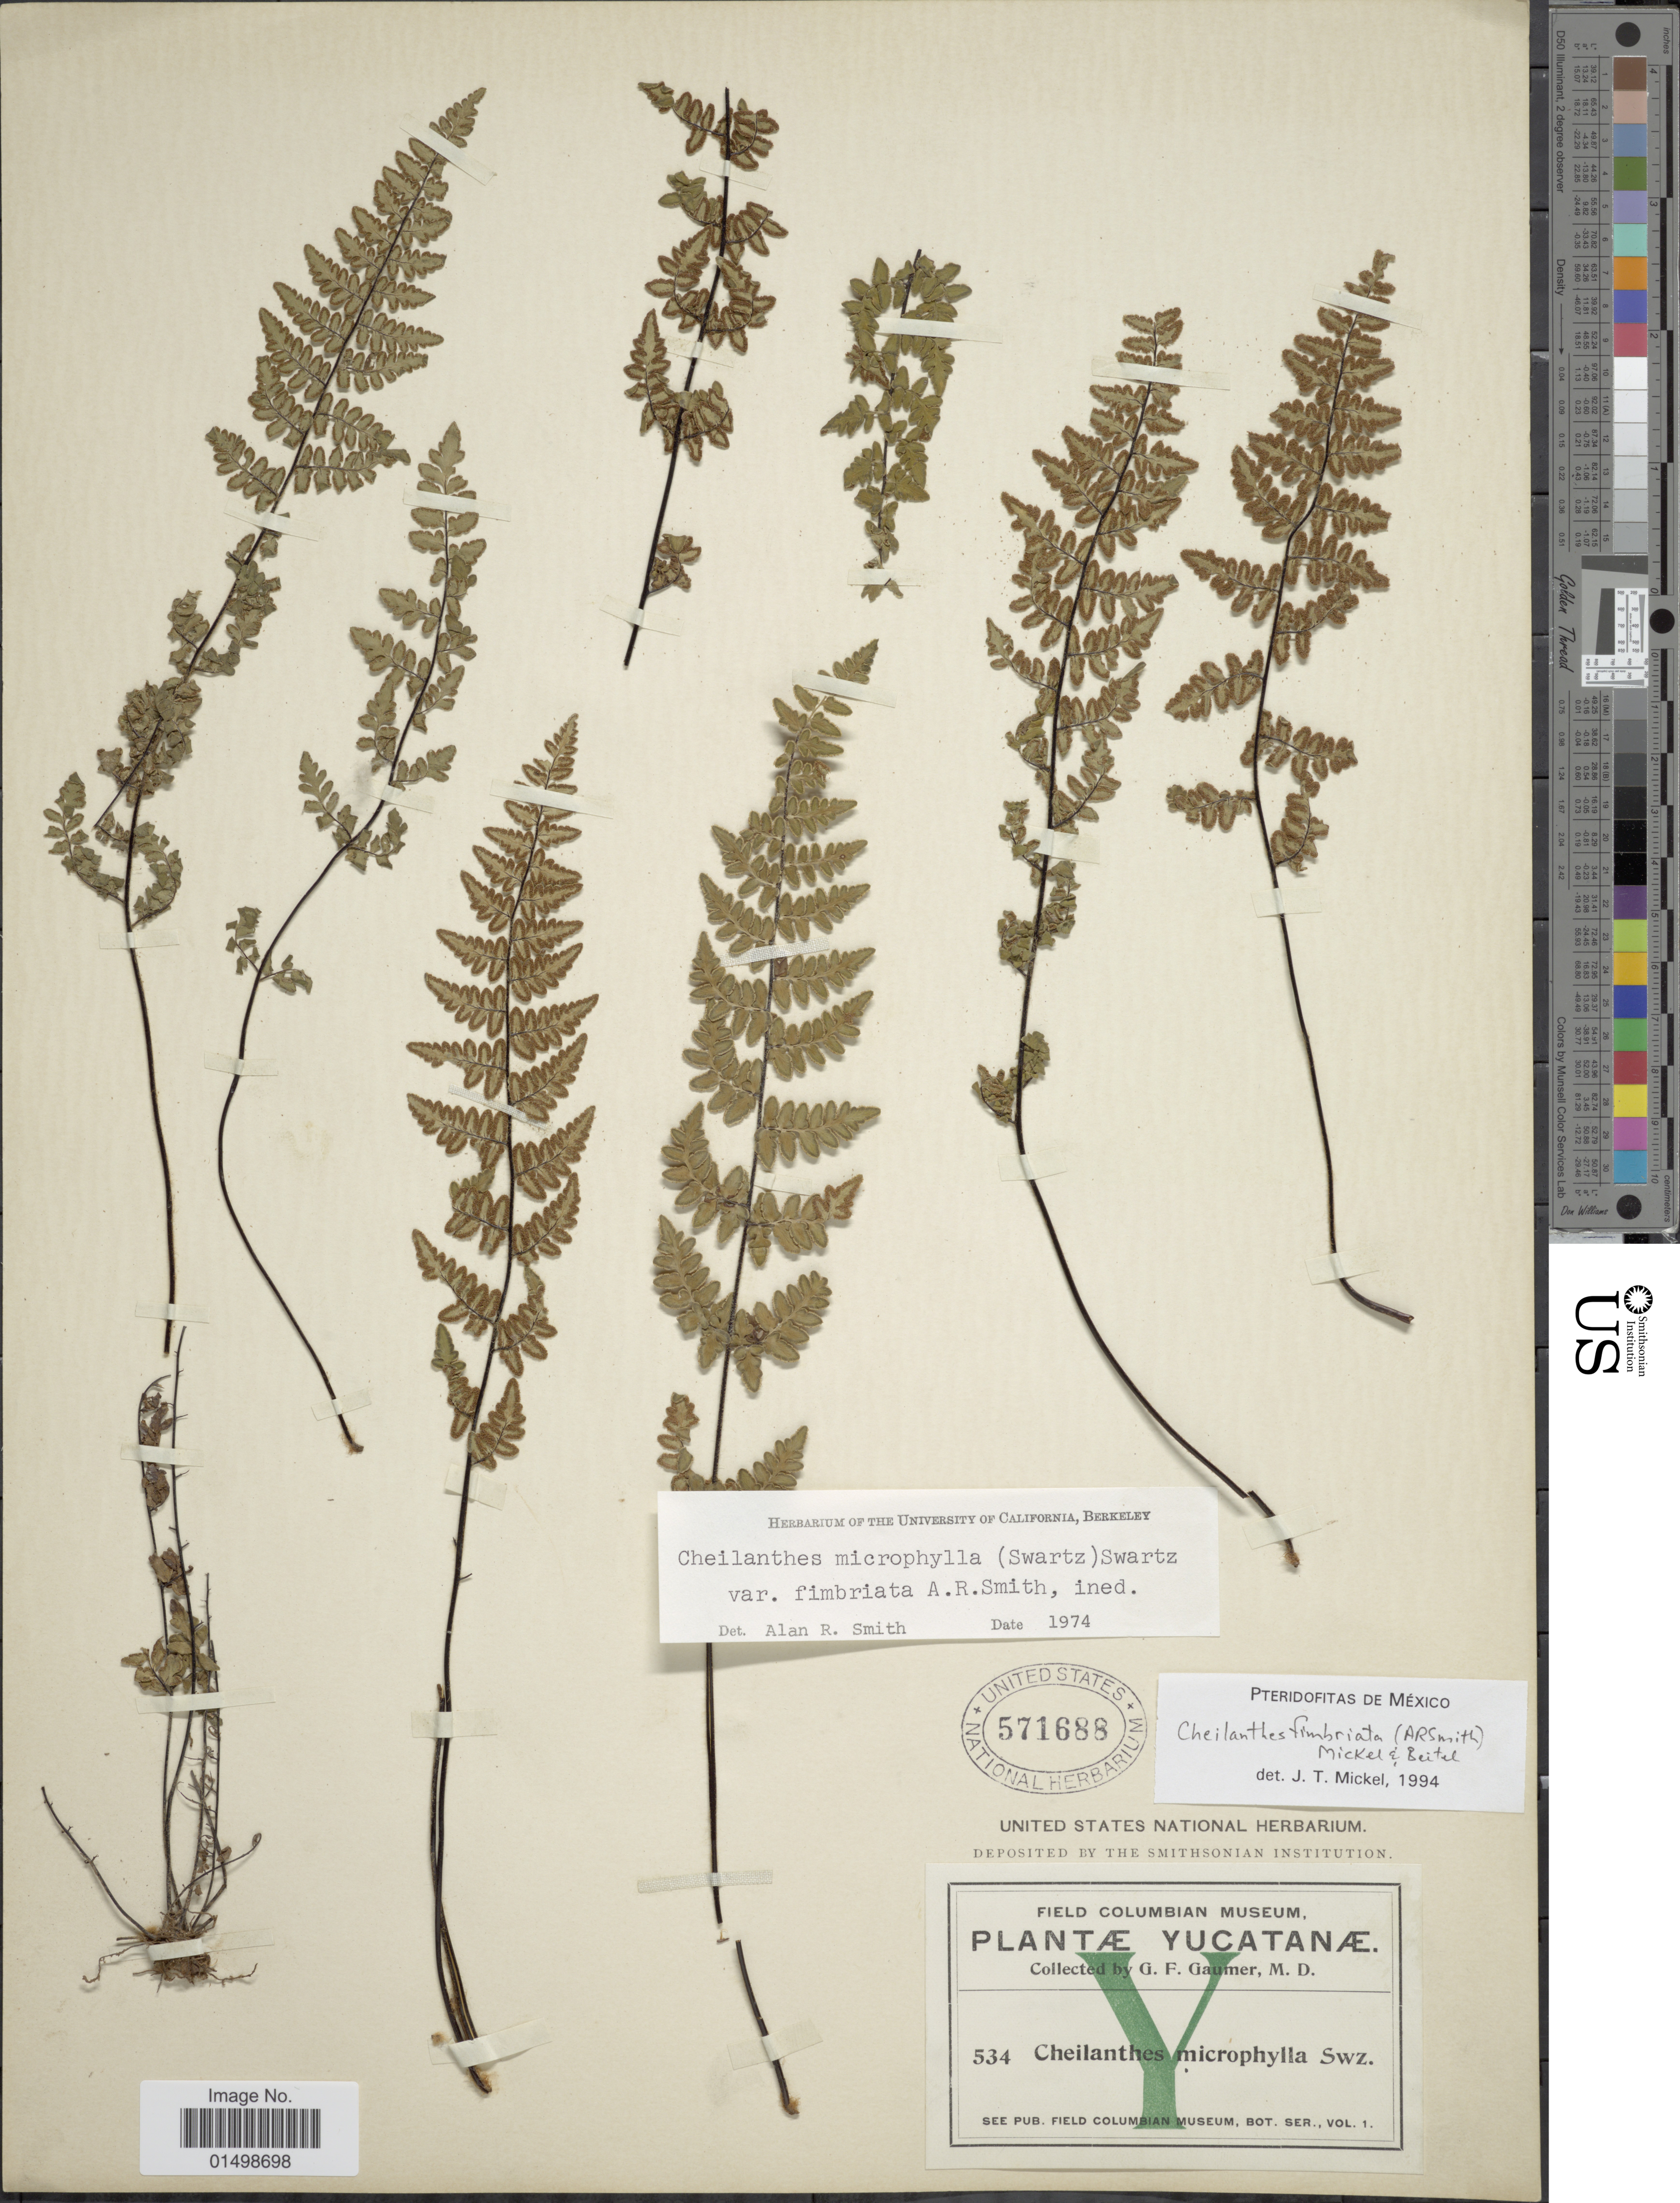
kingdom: Plantae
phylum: Tracheophyta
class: Polypodiopsida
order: Polypodiales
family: Pteridaceae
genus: Cheilanthes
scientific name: Cheilanthes fimbriata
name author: (A.R. Sm.) Mickel & Beitel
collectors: G. F. Gaumer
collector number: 534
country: Mexico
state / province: Yucatán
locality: Yucatanæ.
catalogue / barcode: US 571688